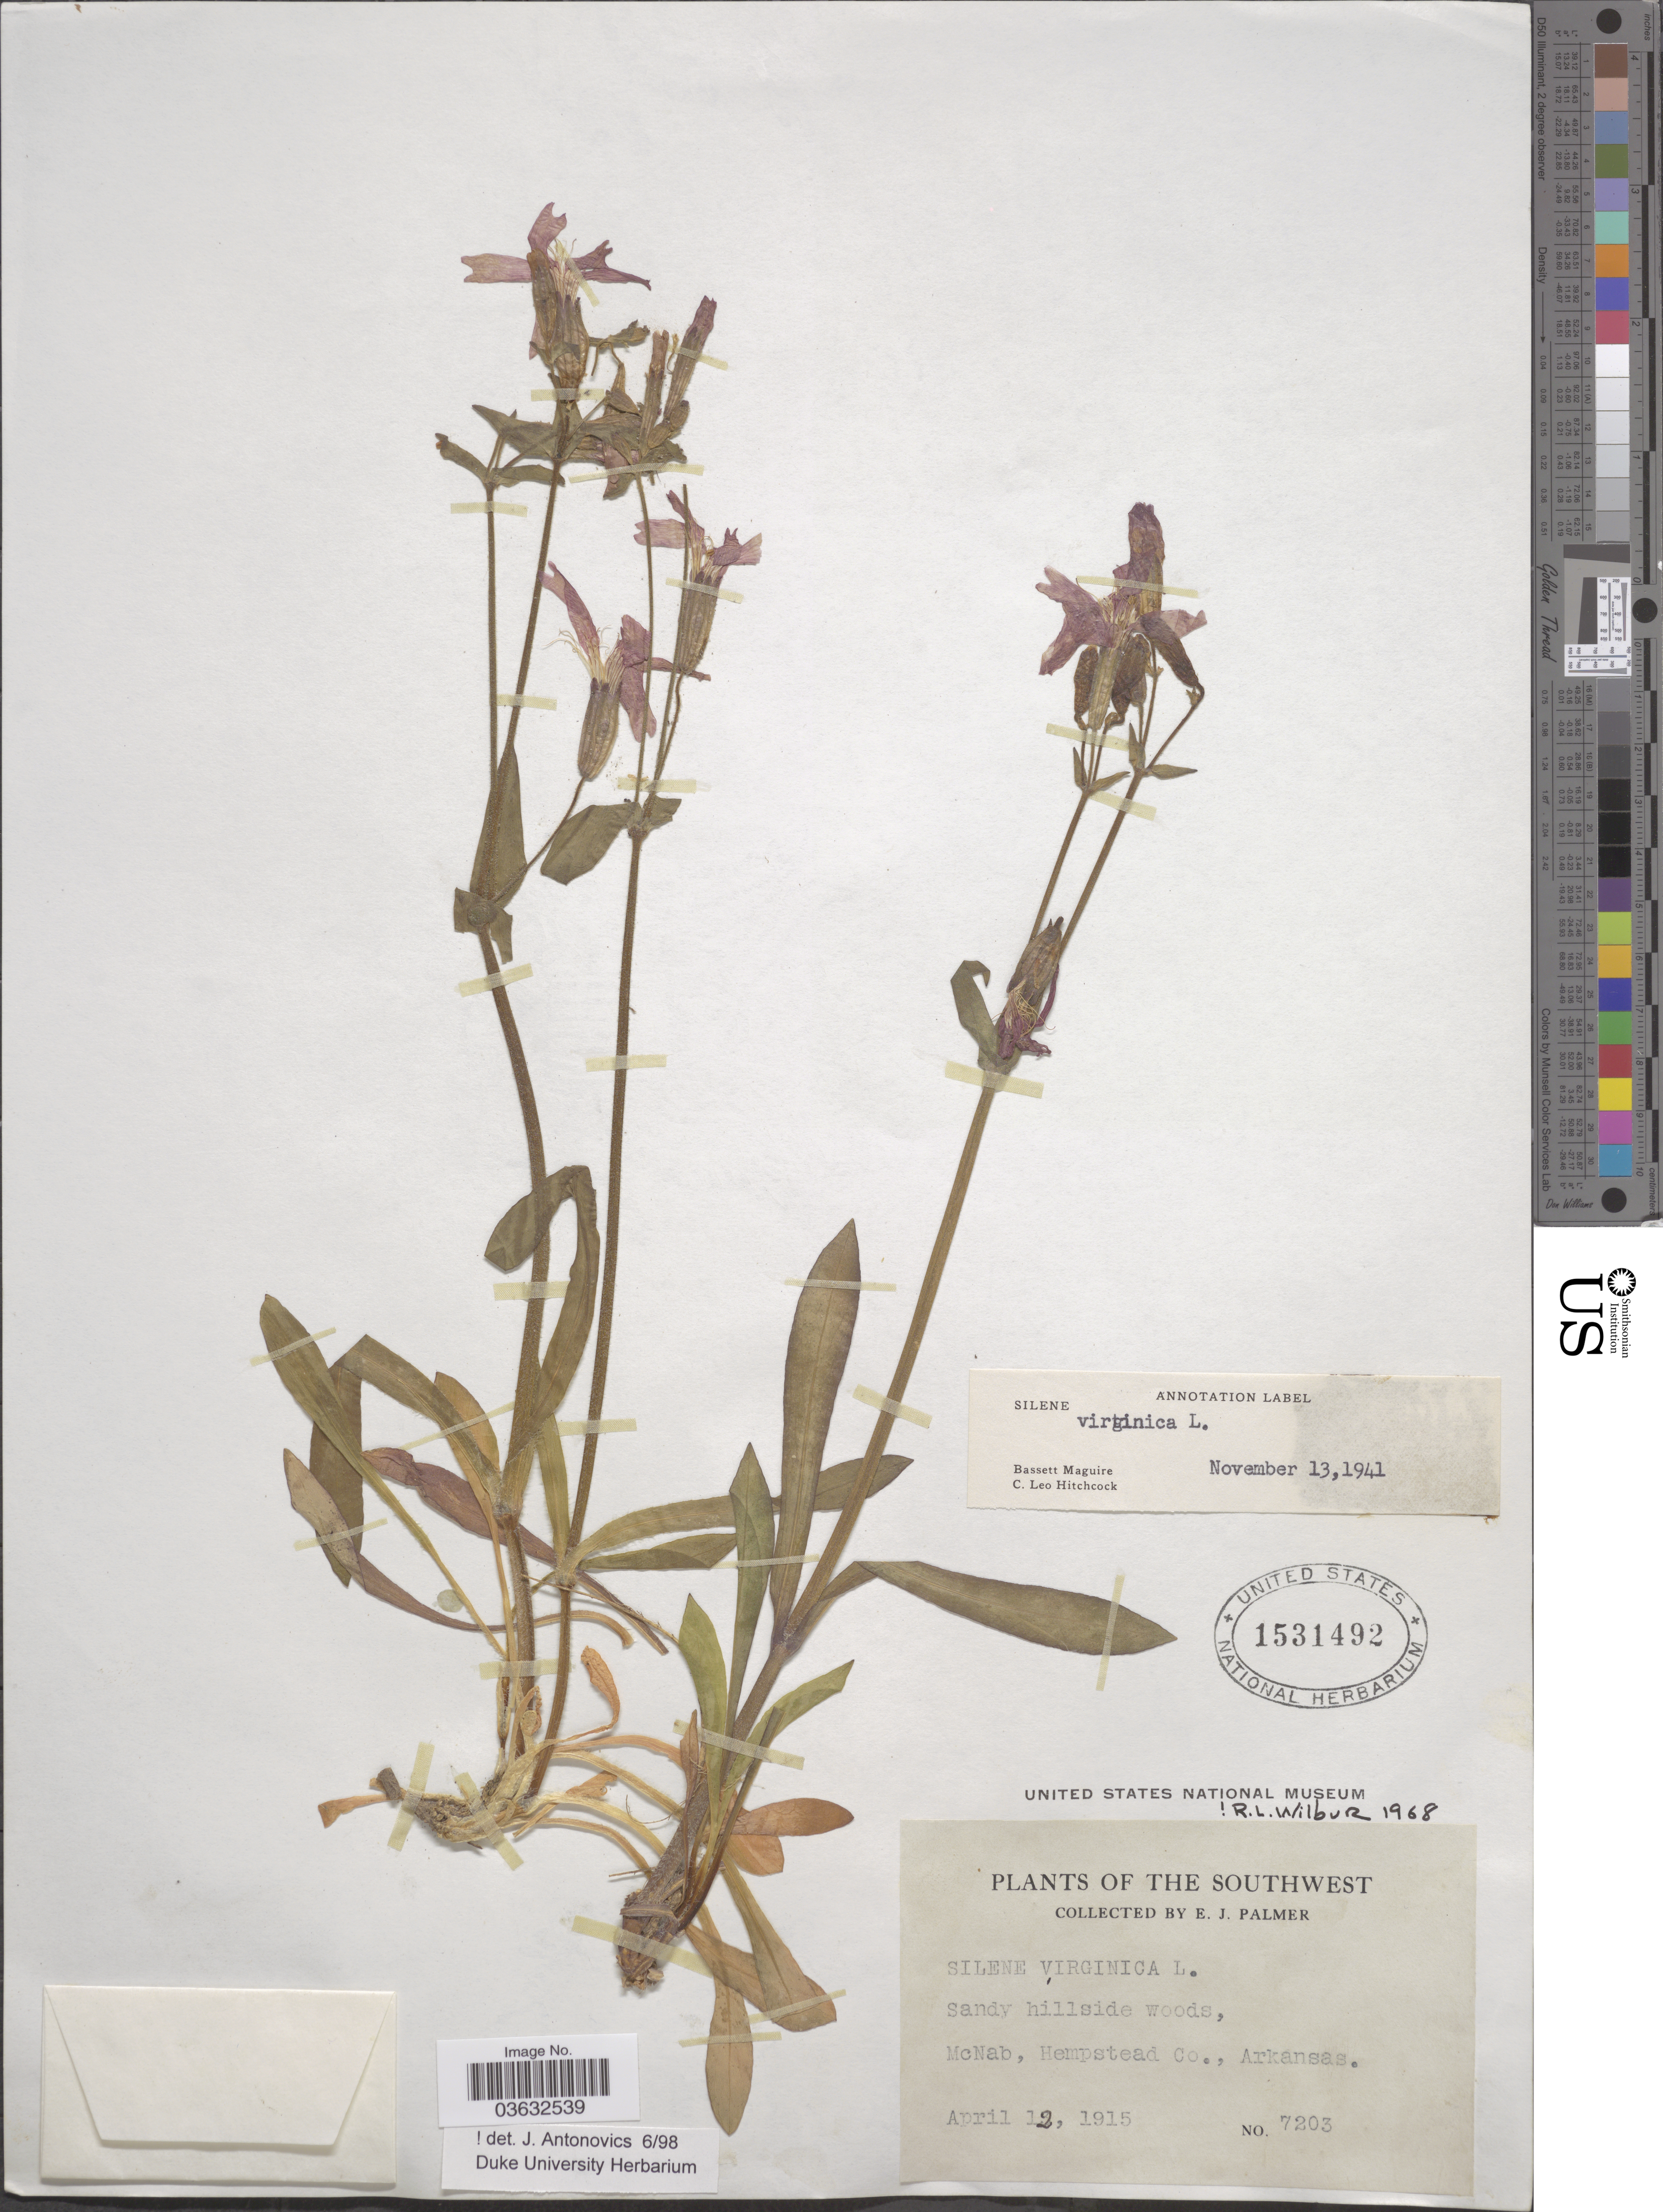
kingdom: Plantae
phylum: Tracheophyta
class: Magnoliopsida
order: Caryophyllales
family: Caryophyllaceae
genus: Silene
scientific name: Silene virginica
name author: L.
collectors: E. J. Palmer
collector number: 7203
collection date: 1915-04-12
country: United States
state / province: Arkansas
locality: Southwest. McNab, Hempstead Co.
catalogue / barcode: US 1531492